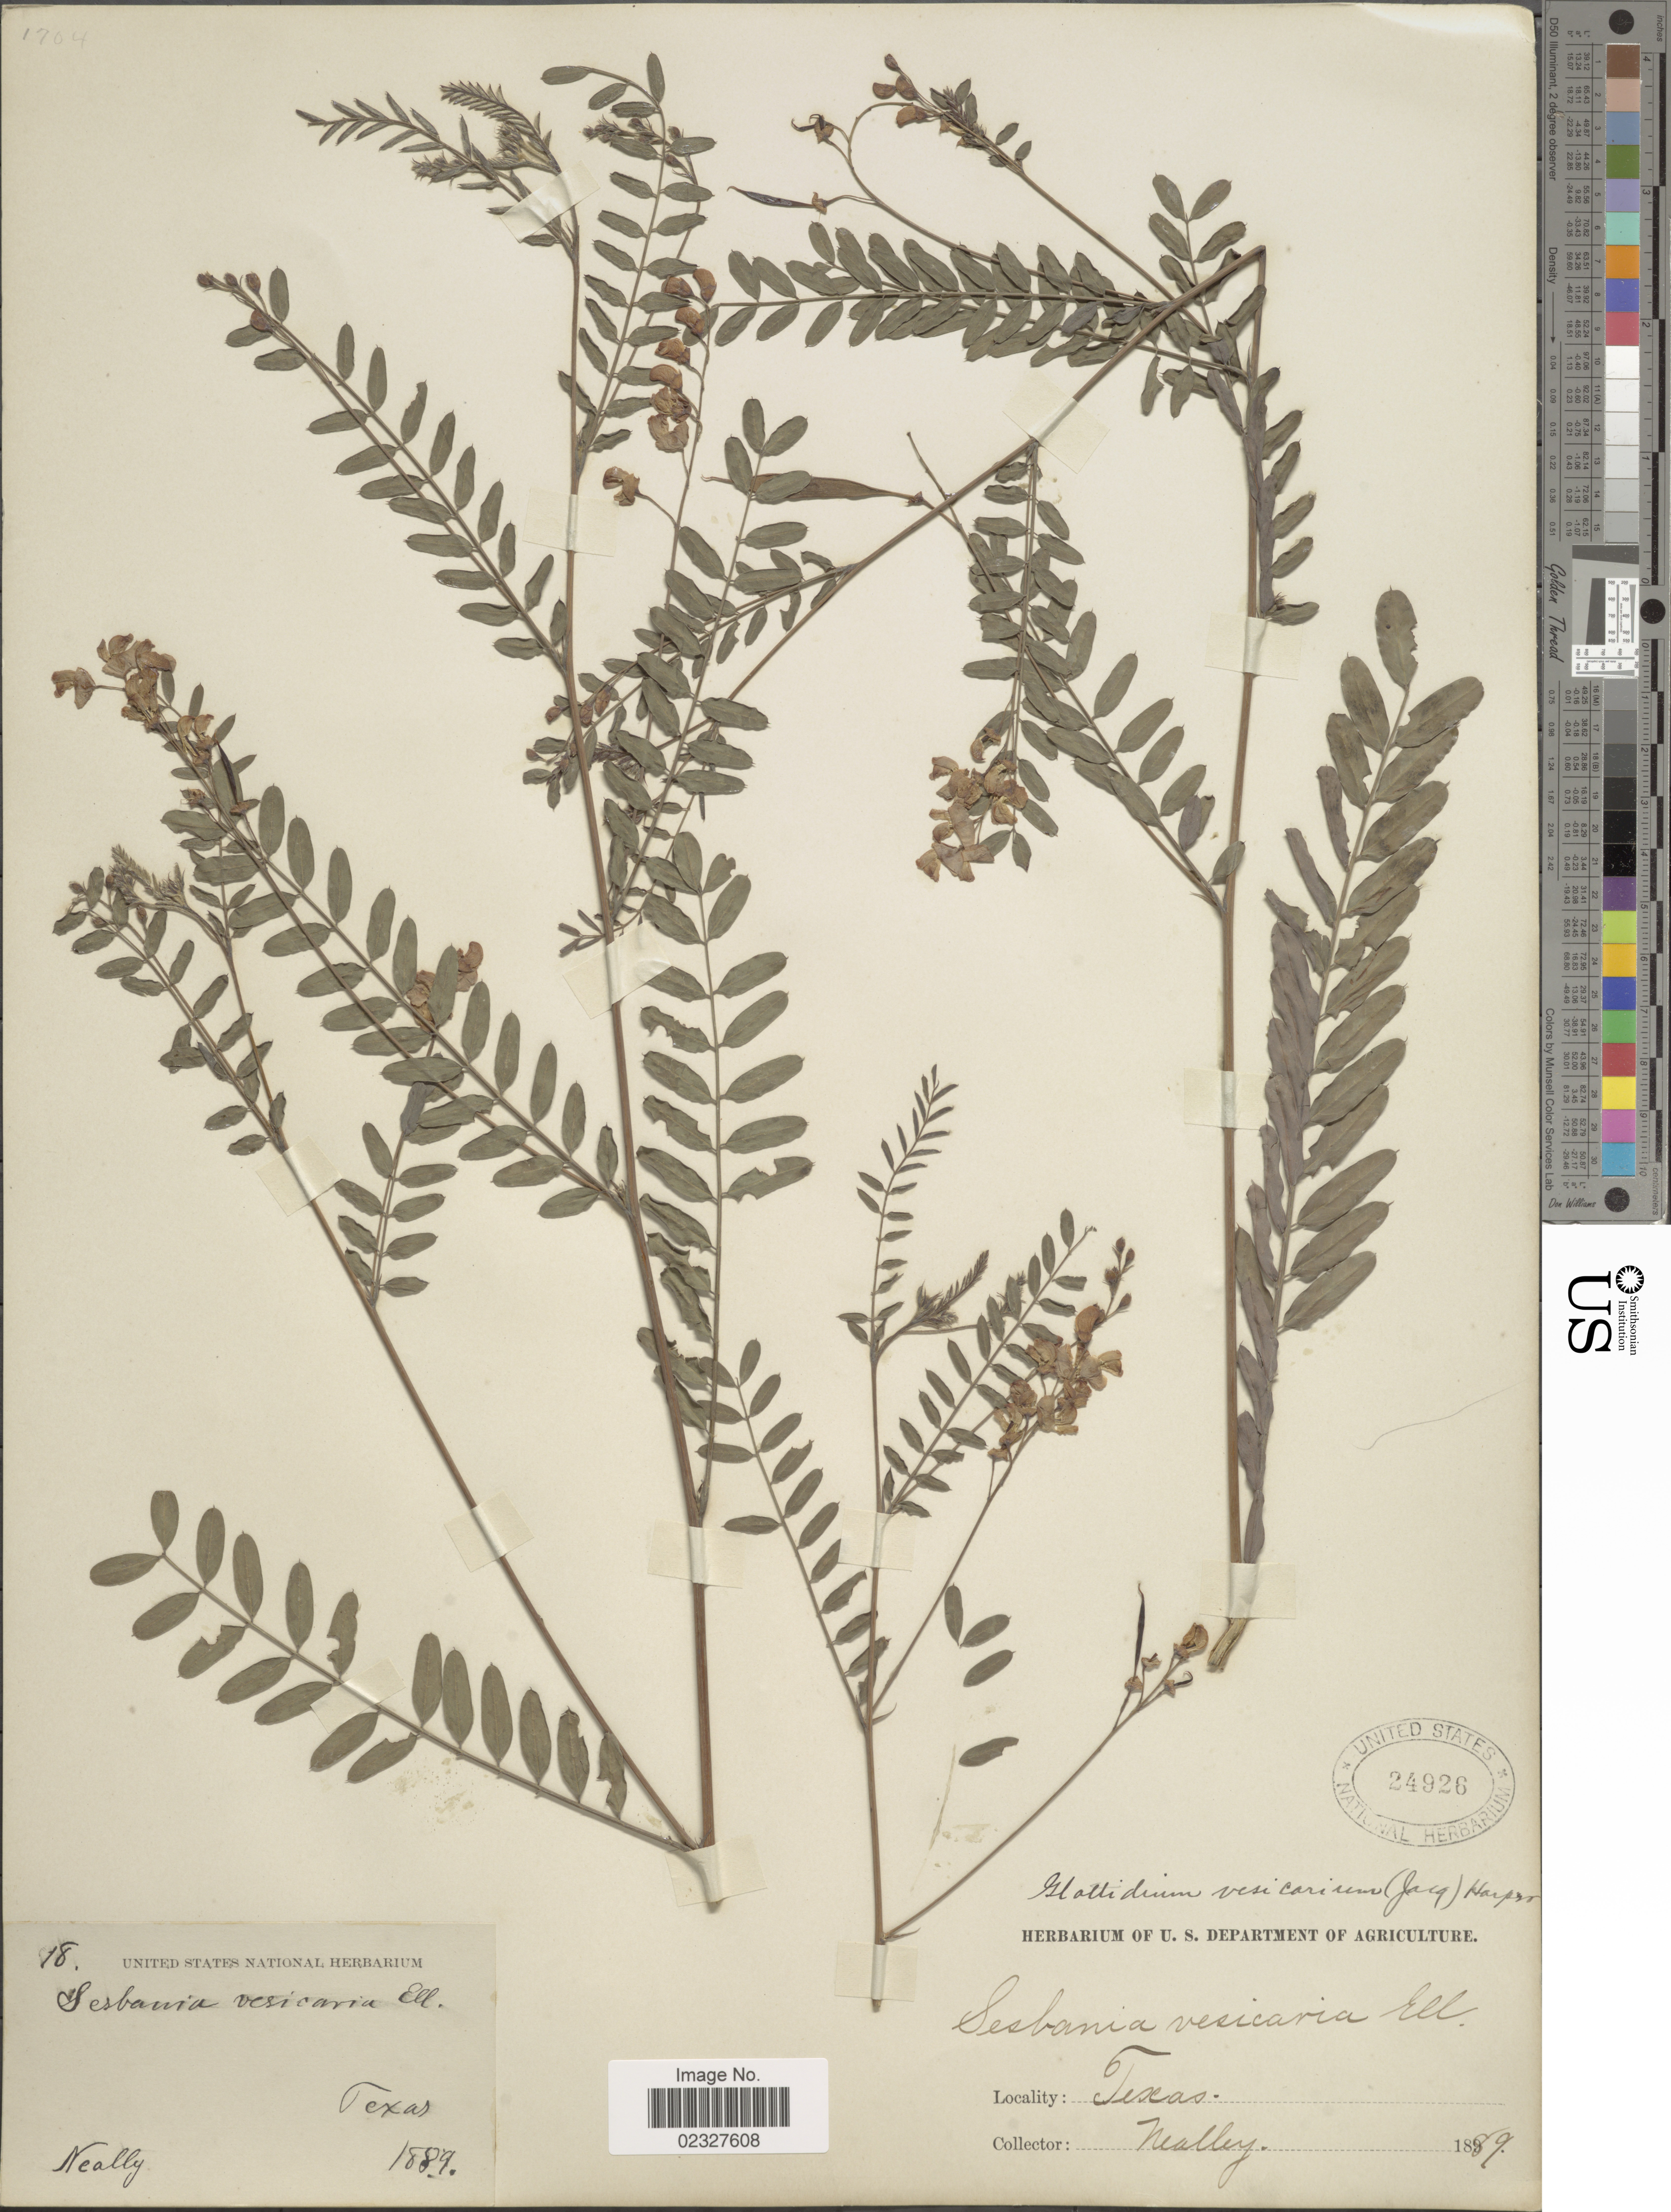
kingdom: Plantae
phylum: Tracheophyta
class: Magnoliopsida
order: Fabales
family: Fabaceae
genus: Sesbania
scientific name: Sesbania vesicaria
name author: (Jacq.) Elliott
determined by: Strong, Mark T., (BOT), Smithsonian Institution - National Museum of Natural History (UNITED STATES)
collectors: G. C. Nealley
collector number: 18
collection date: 1889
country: United States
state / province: Texas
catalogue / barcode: US 24926